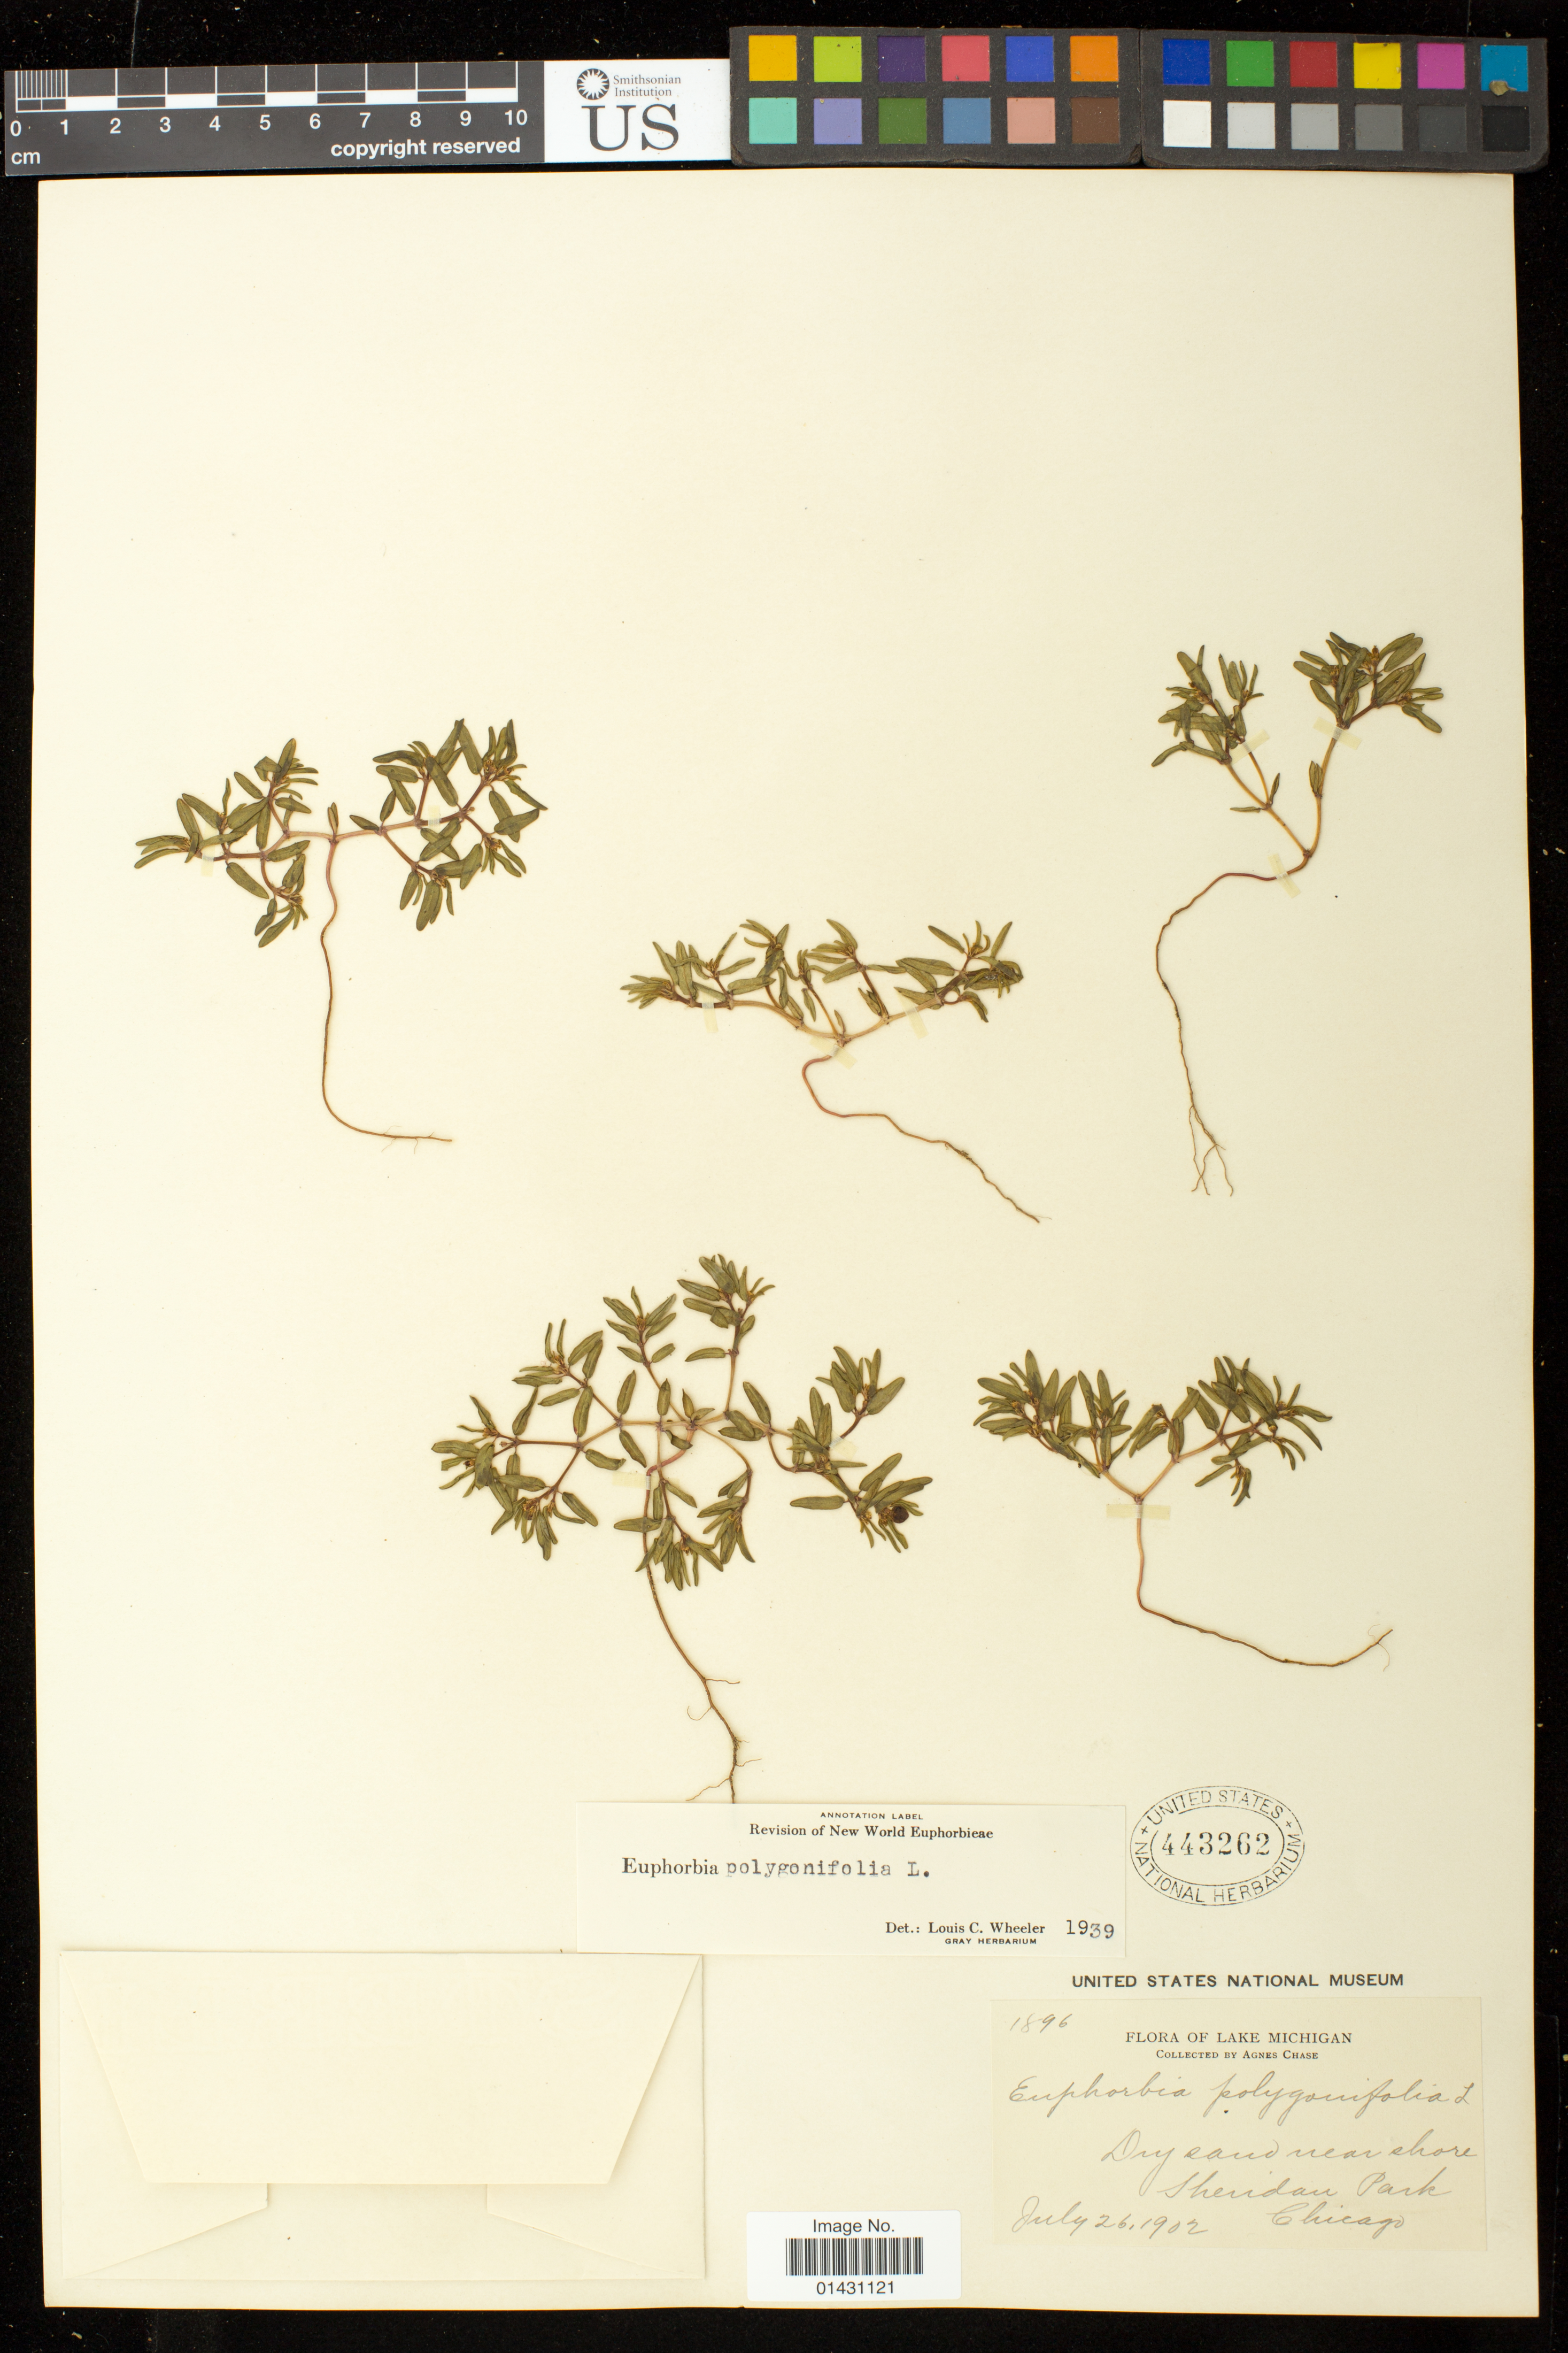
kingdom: Plantae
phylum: Tracheophyta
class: Magnoliopsida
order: Malpighiales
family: Euphorbiaceae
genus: Euphorbia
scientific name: Euphorbia polygonifolia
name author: L.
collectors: A. Chase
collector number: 1896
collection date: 1902-07-26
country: United States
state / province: Illinois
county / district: Cook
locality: Near shore Lake Michigan, Sheridan Park.; Chicago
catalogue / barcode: US 443262